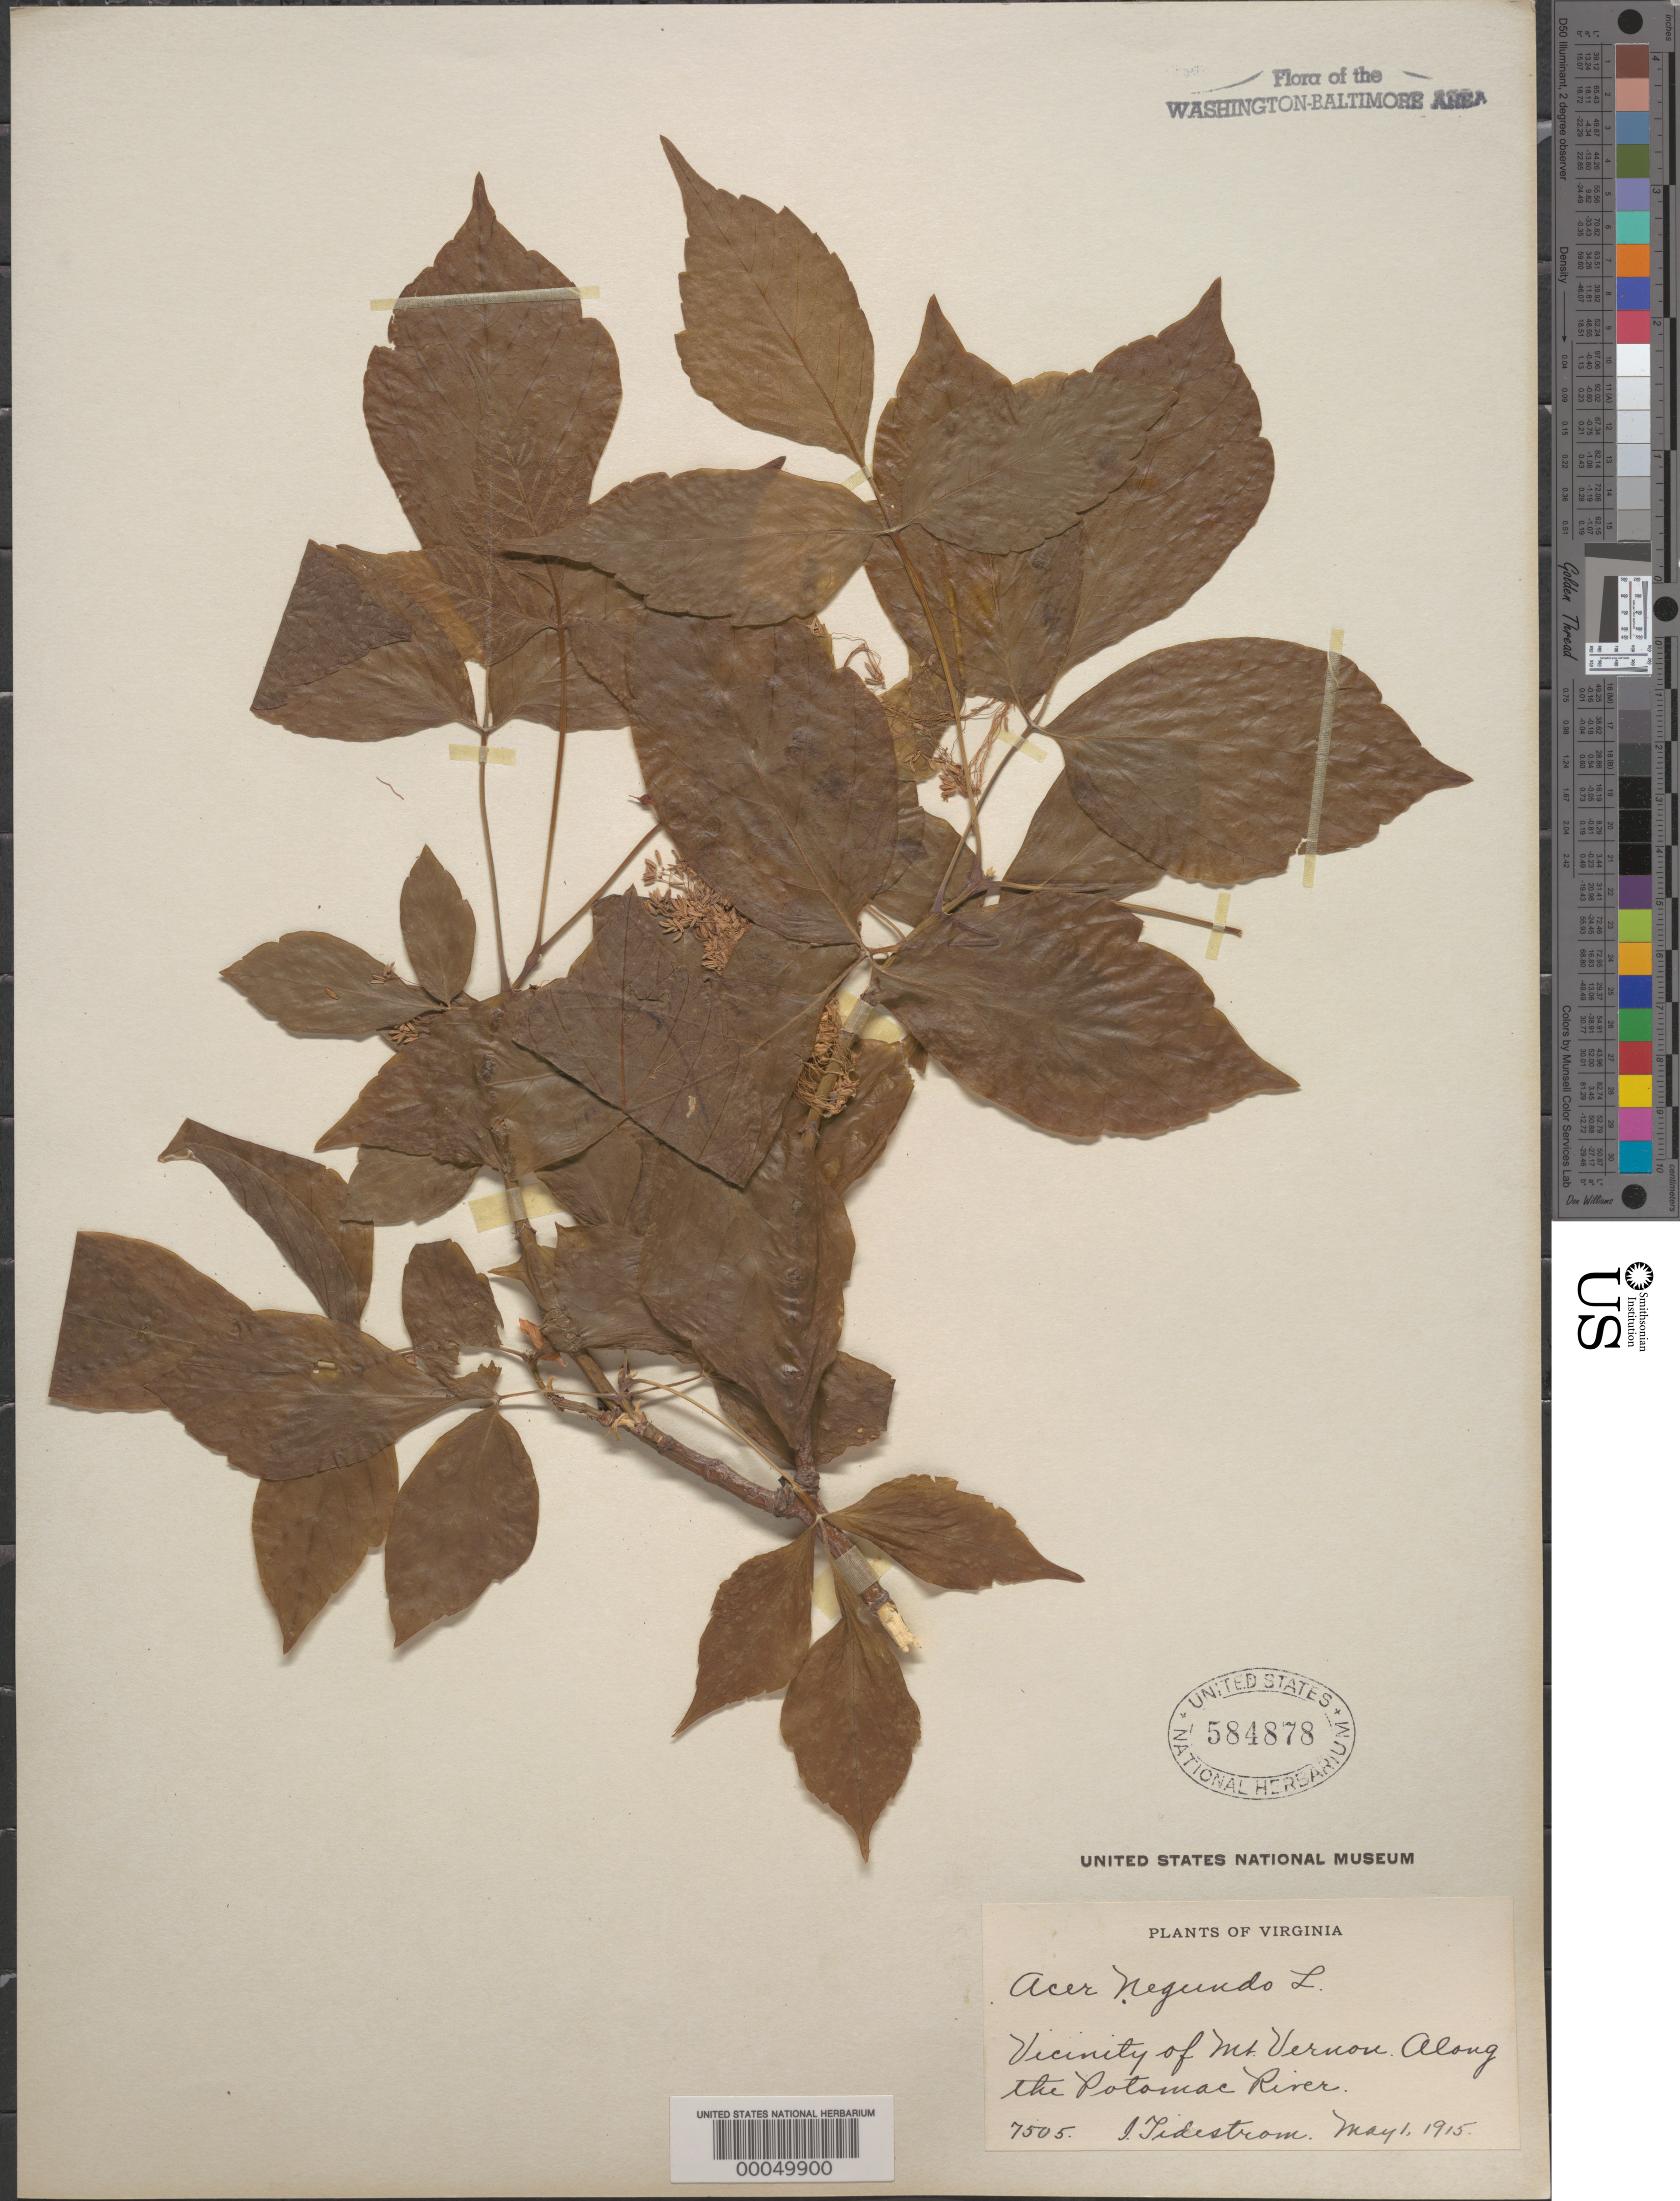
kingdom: Plantae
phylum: Tracheophyta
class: Magnoliopsida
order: Sapindales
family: Sapindaceae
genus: Acer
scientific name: Acer negundo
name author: L.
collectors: I. F. Tidestrom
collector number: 7505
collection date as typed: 01 May 1915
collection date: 1915-05-01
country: United States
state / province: Virginia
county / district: Fairfax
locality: Mount Vernon vicinity along Potomac River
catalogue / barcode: US 584878